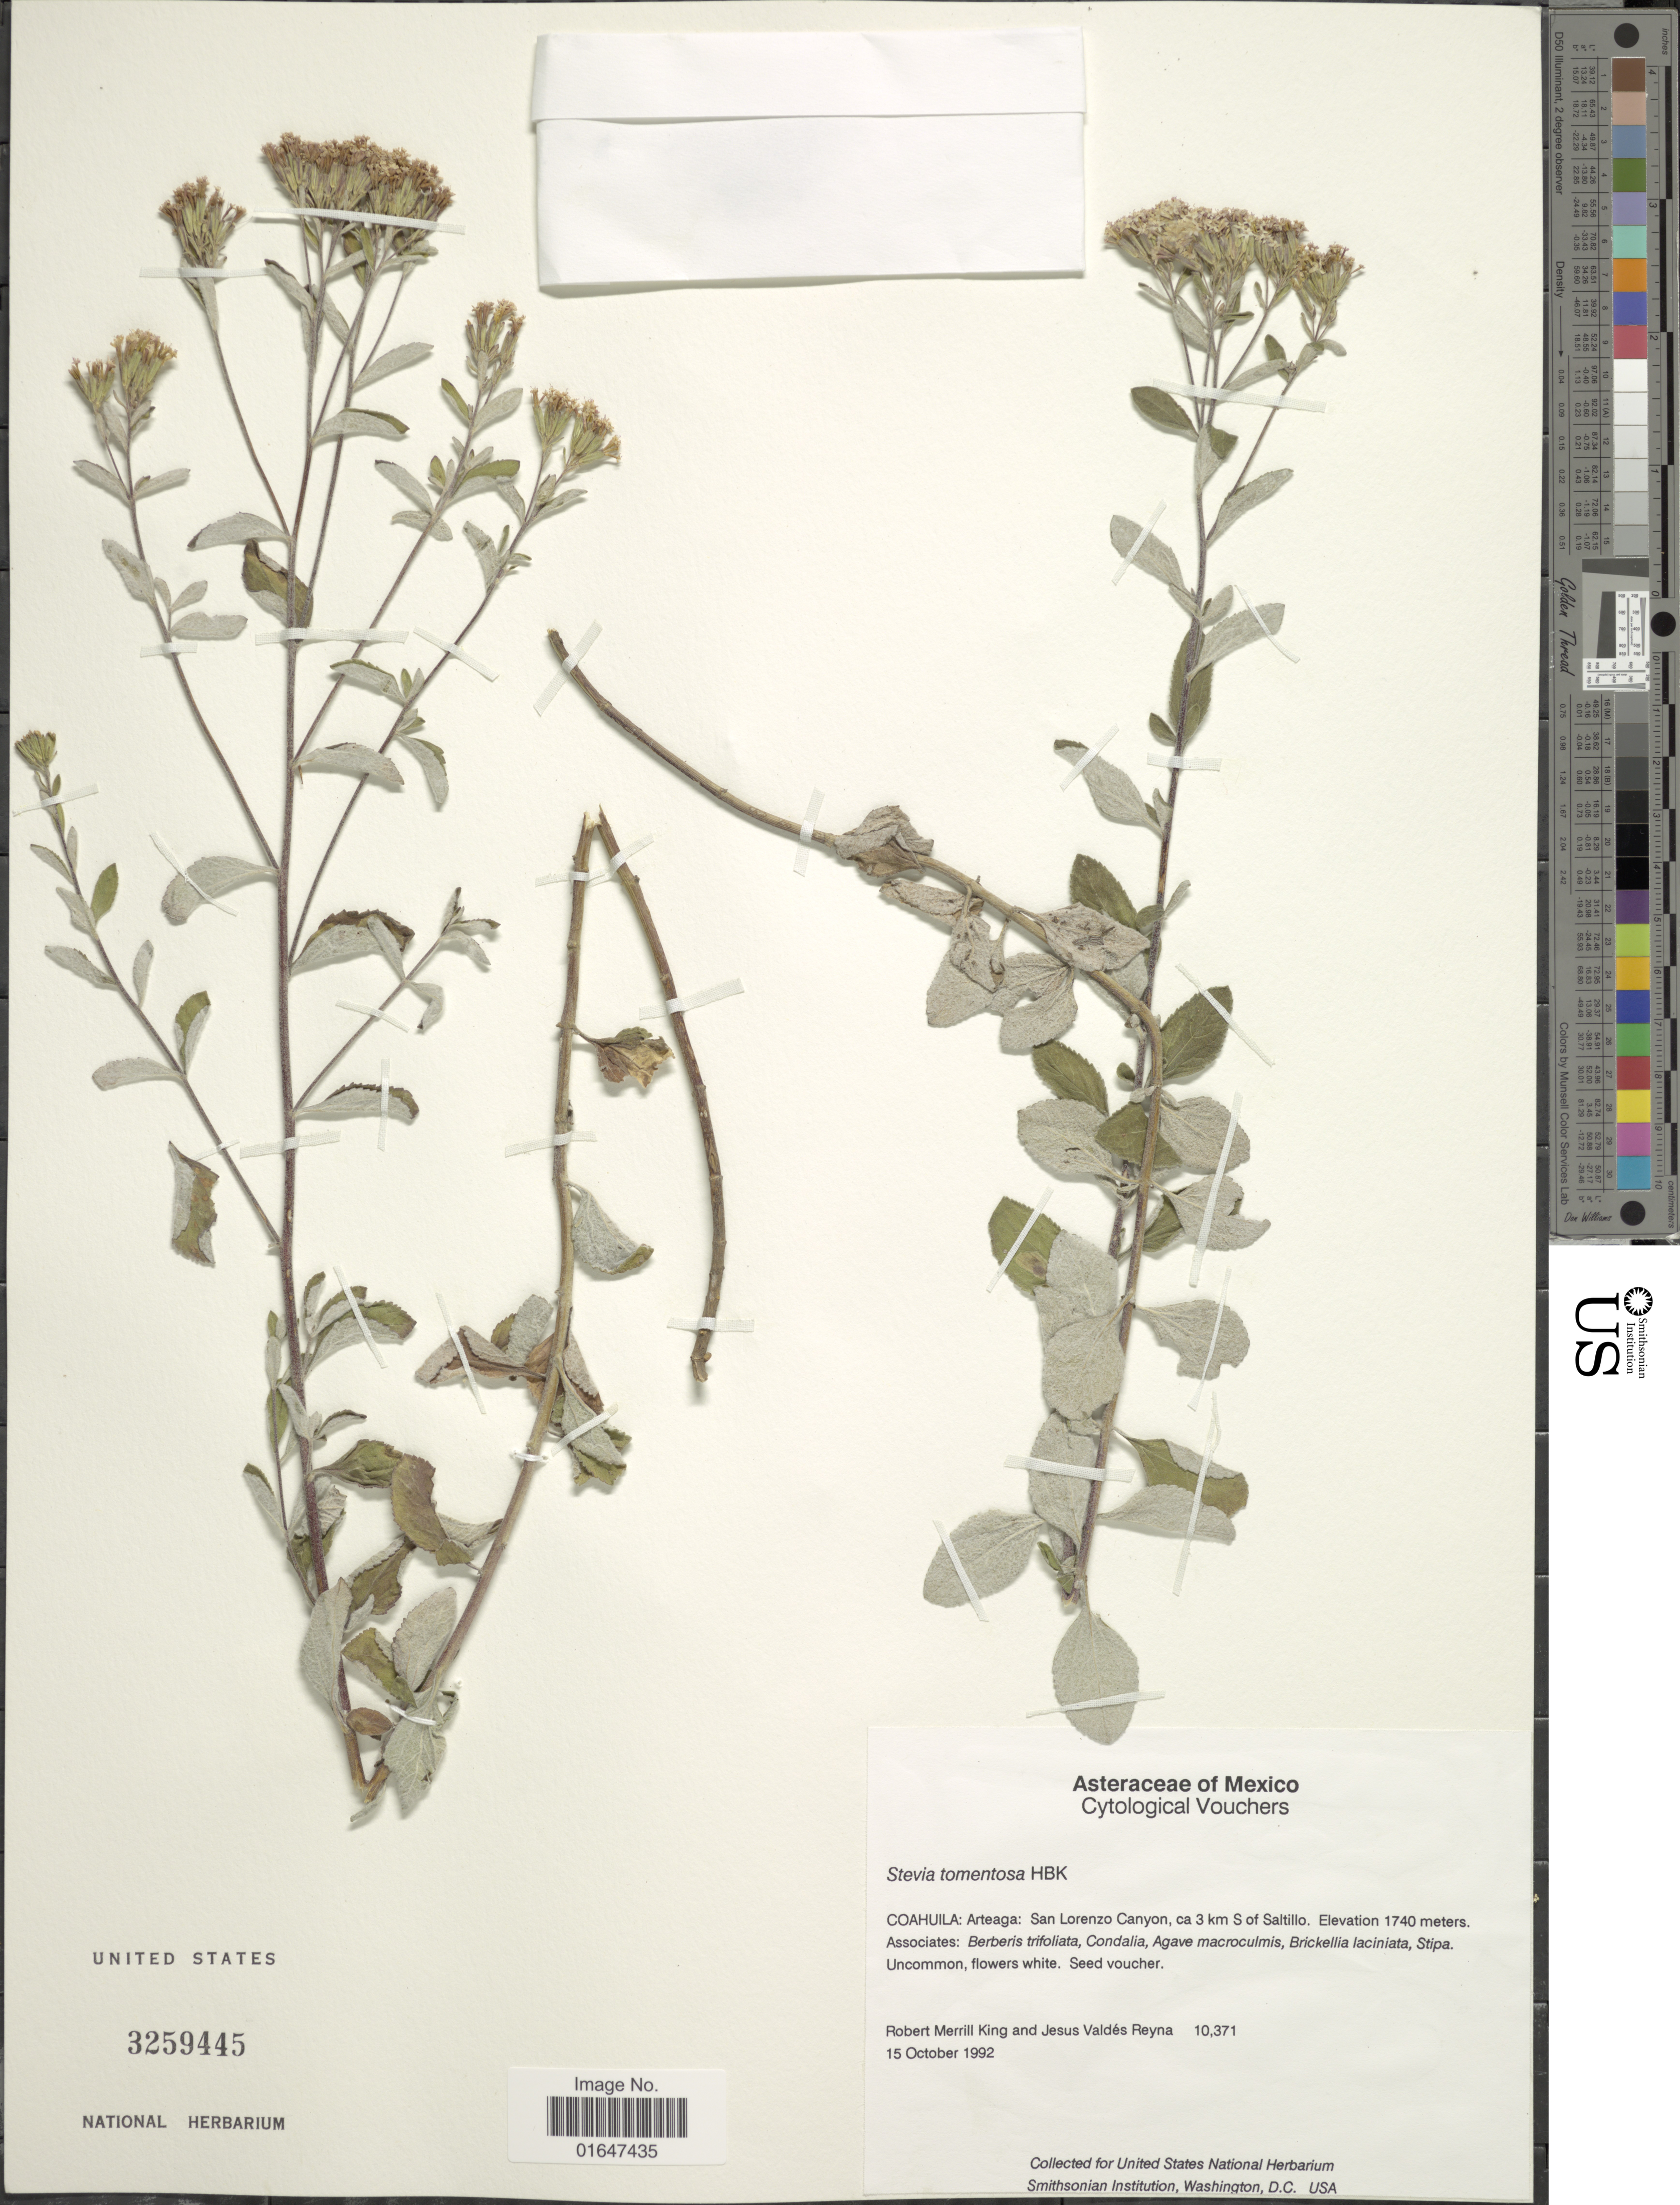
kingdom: Plantae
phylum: Tracheophyta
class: Magnoliopsida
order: Asterales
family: Asteraceae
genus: Stevia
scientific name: Stevia tomentosa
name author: Kunth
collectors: R. M. King & J. Valdés-Reyna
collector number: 10371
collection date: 1992-10-15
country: Mexico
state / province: Coahuila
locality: Arteaga, San Lorenzo Canyon, ca 3 km S of Saltillo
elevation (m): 1740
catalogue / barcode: US 3259445